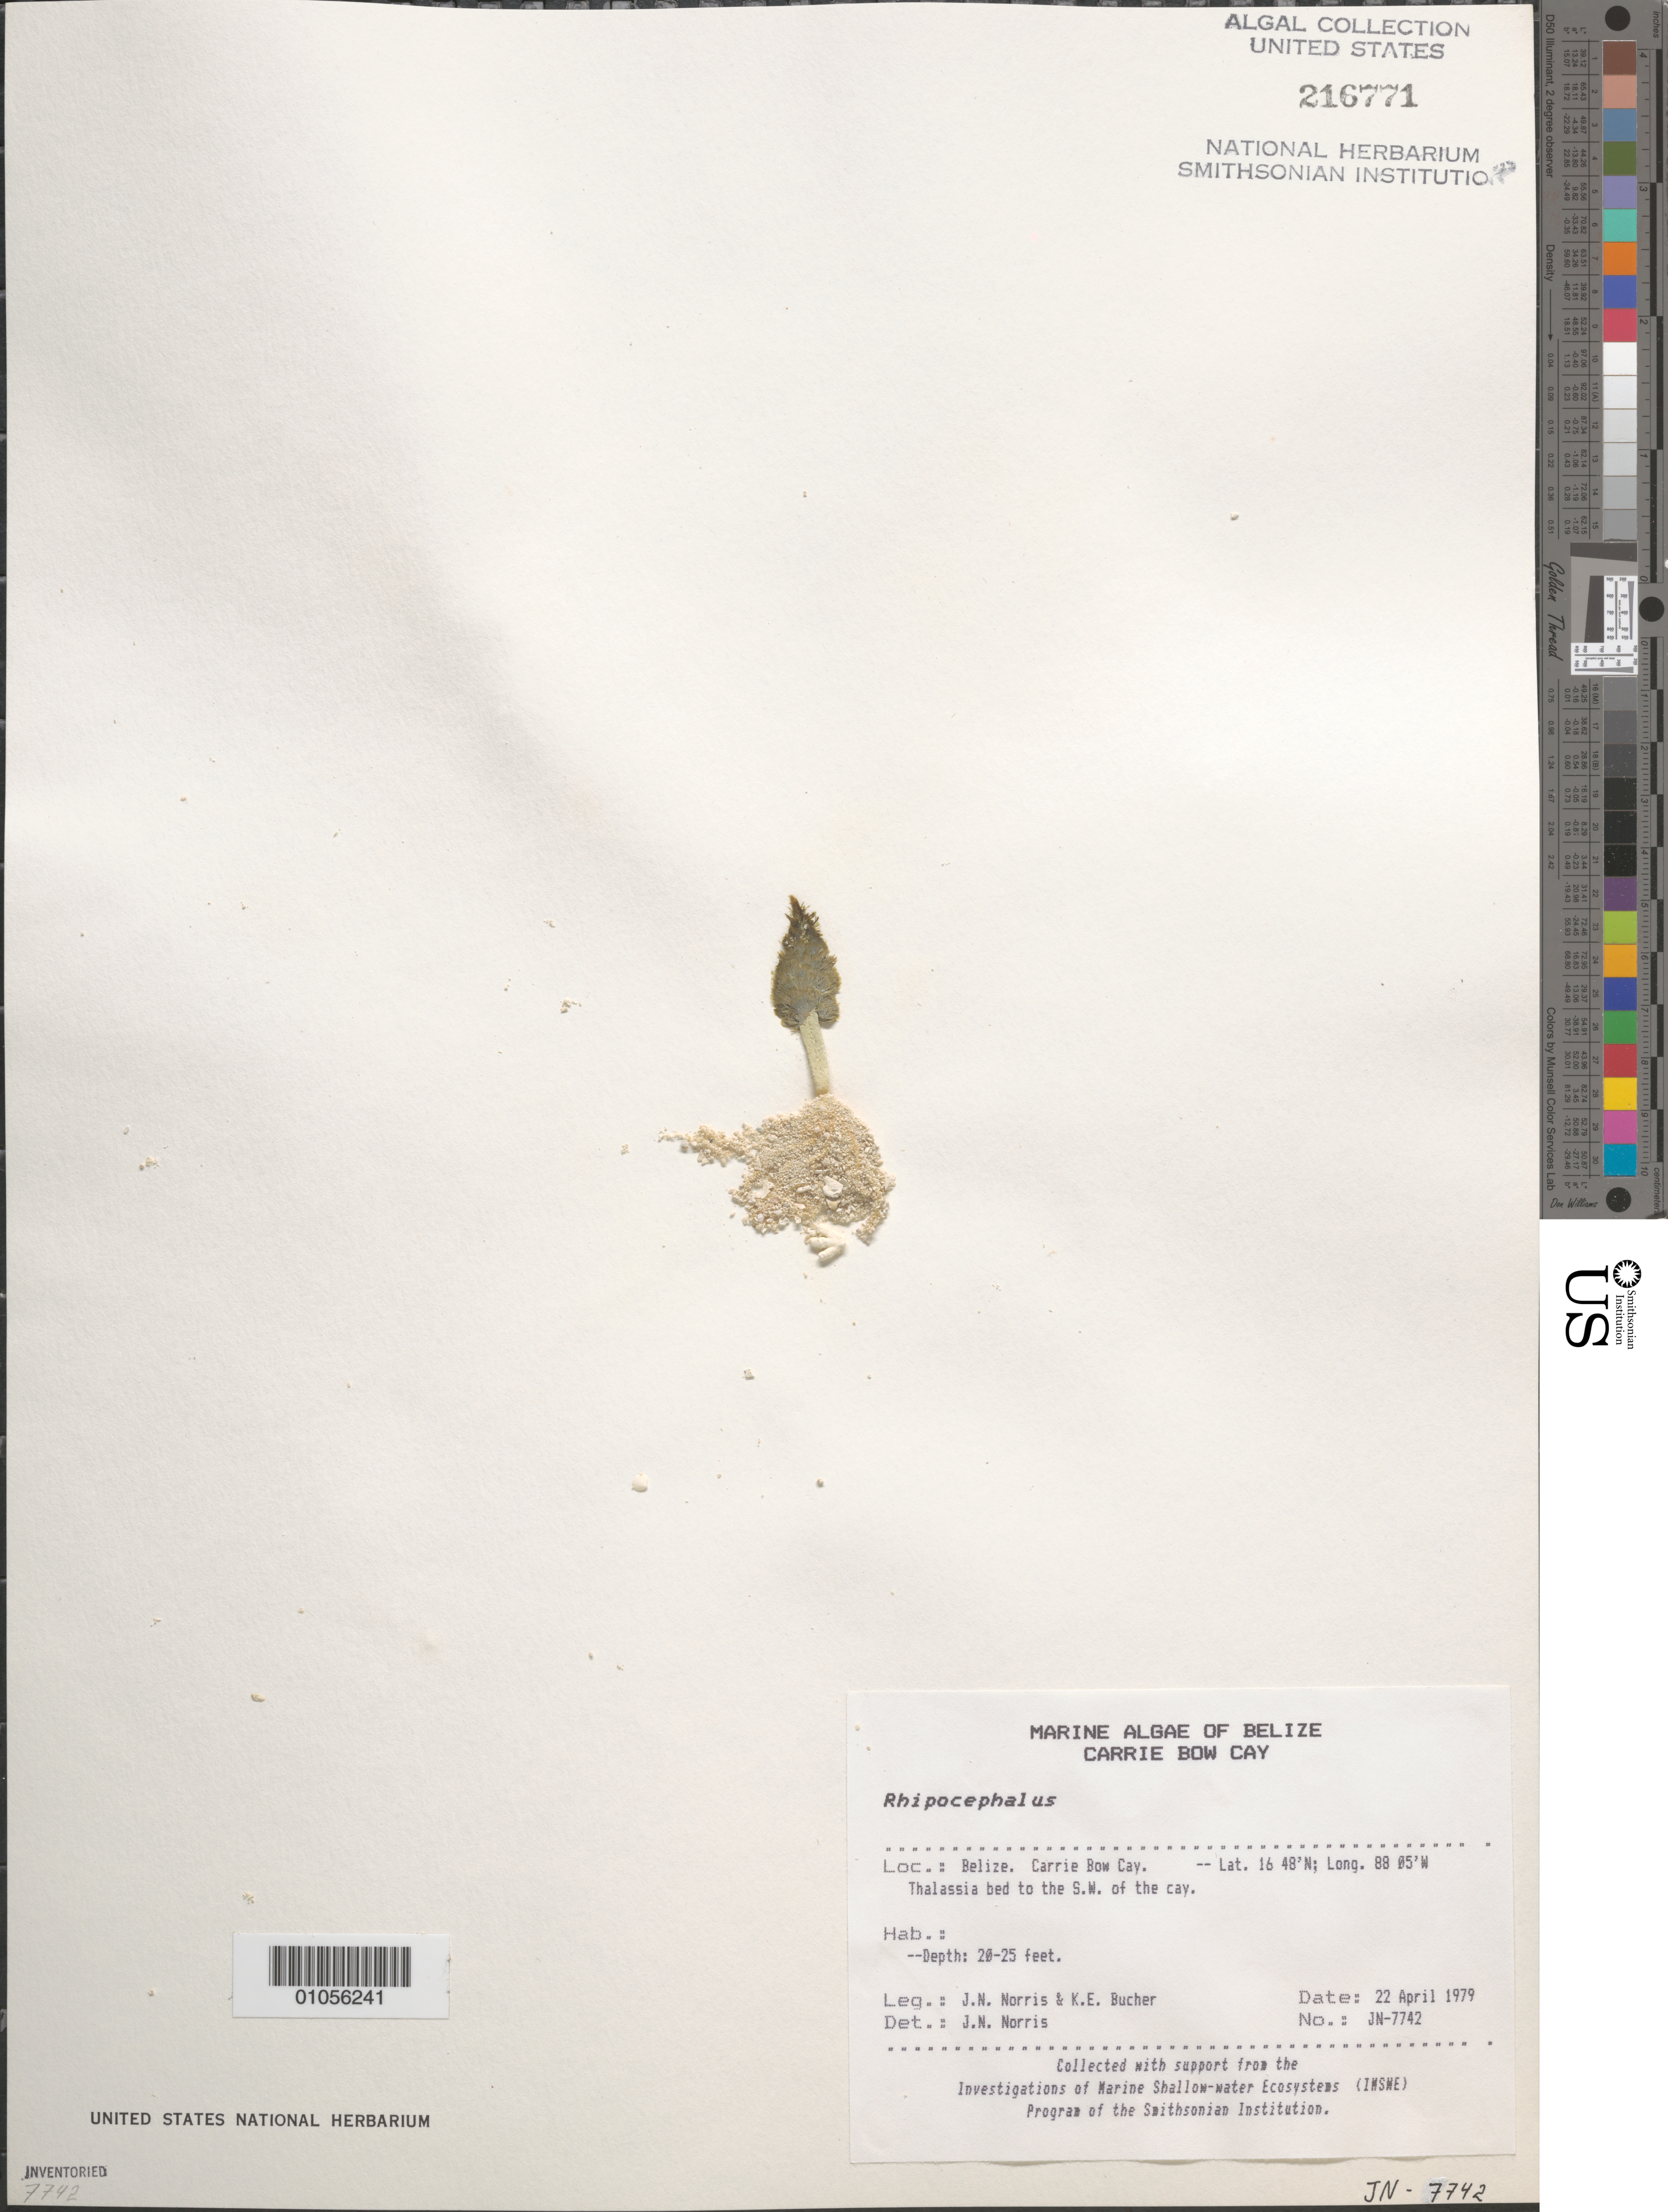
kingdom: Plantae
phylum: Chlorophyta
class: Ulvophyceae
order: Bryopsidales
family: Udoteaceae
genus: Rhipocephalus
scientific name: Rhipocephalus sp.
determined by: Norris, James N.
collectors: J. N. Norris & K. E. Bucher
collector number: JN-7742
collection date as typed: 22 Apr 1979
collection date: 1979-04-22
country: Belize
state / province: Stann Creek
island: Carrie Bow Cay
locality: Thalassia bed southwest of the cay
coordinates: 16 48'N, 88 05'W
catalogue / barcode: US 216771